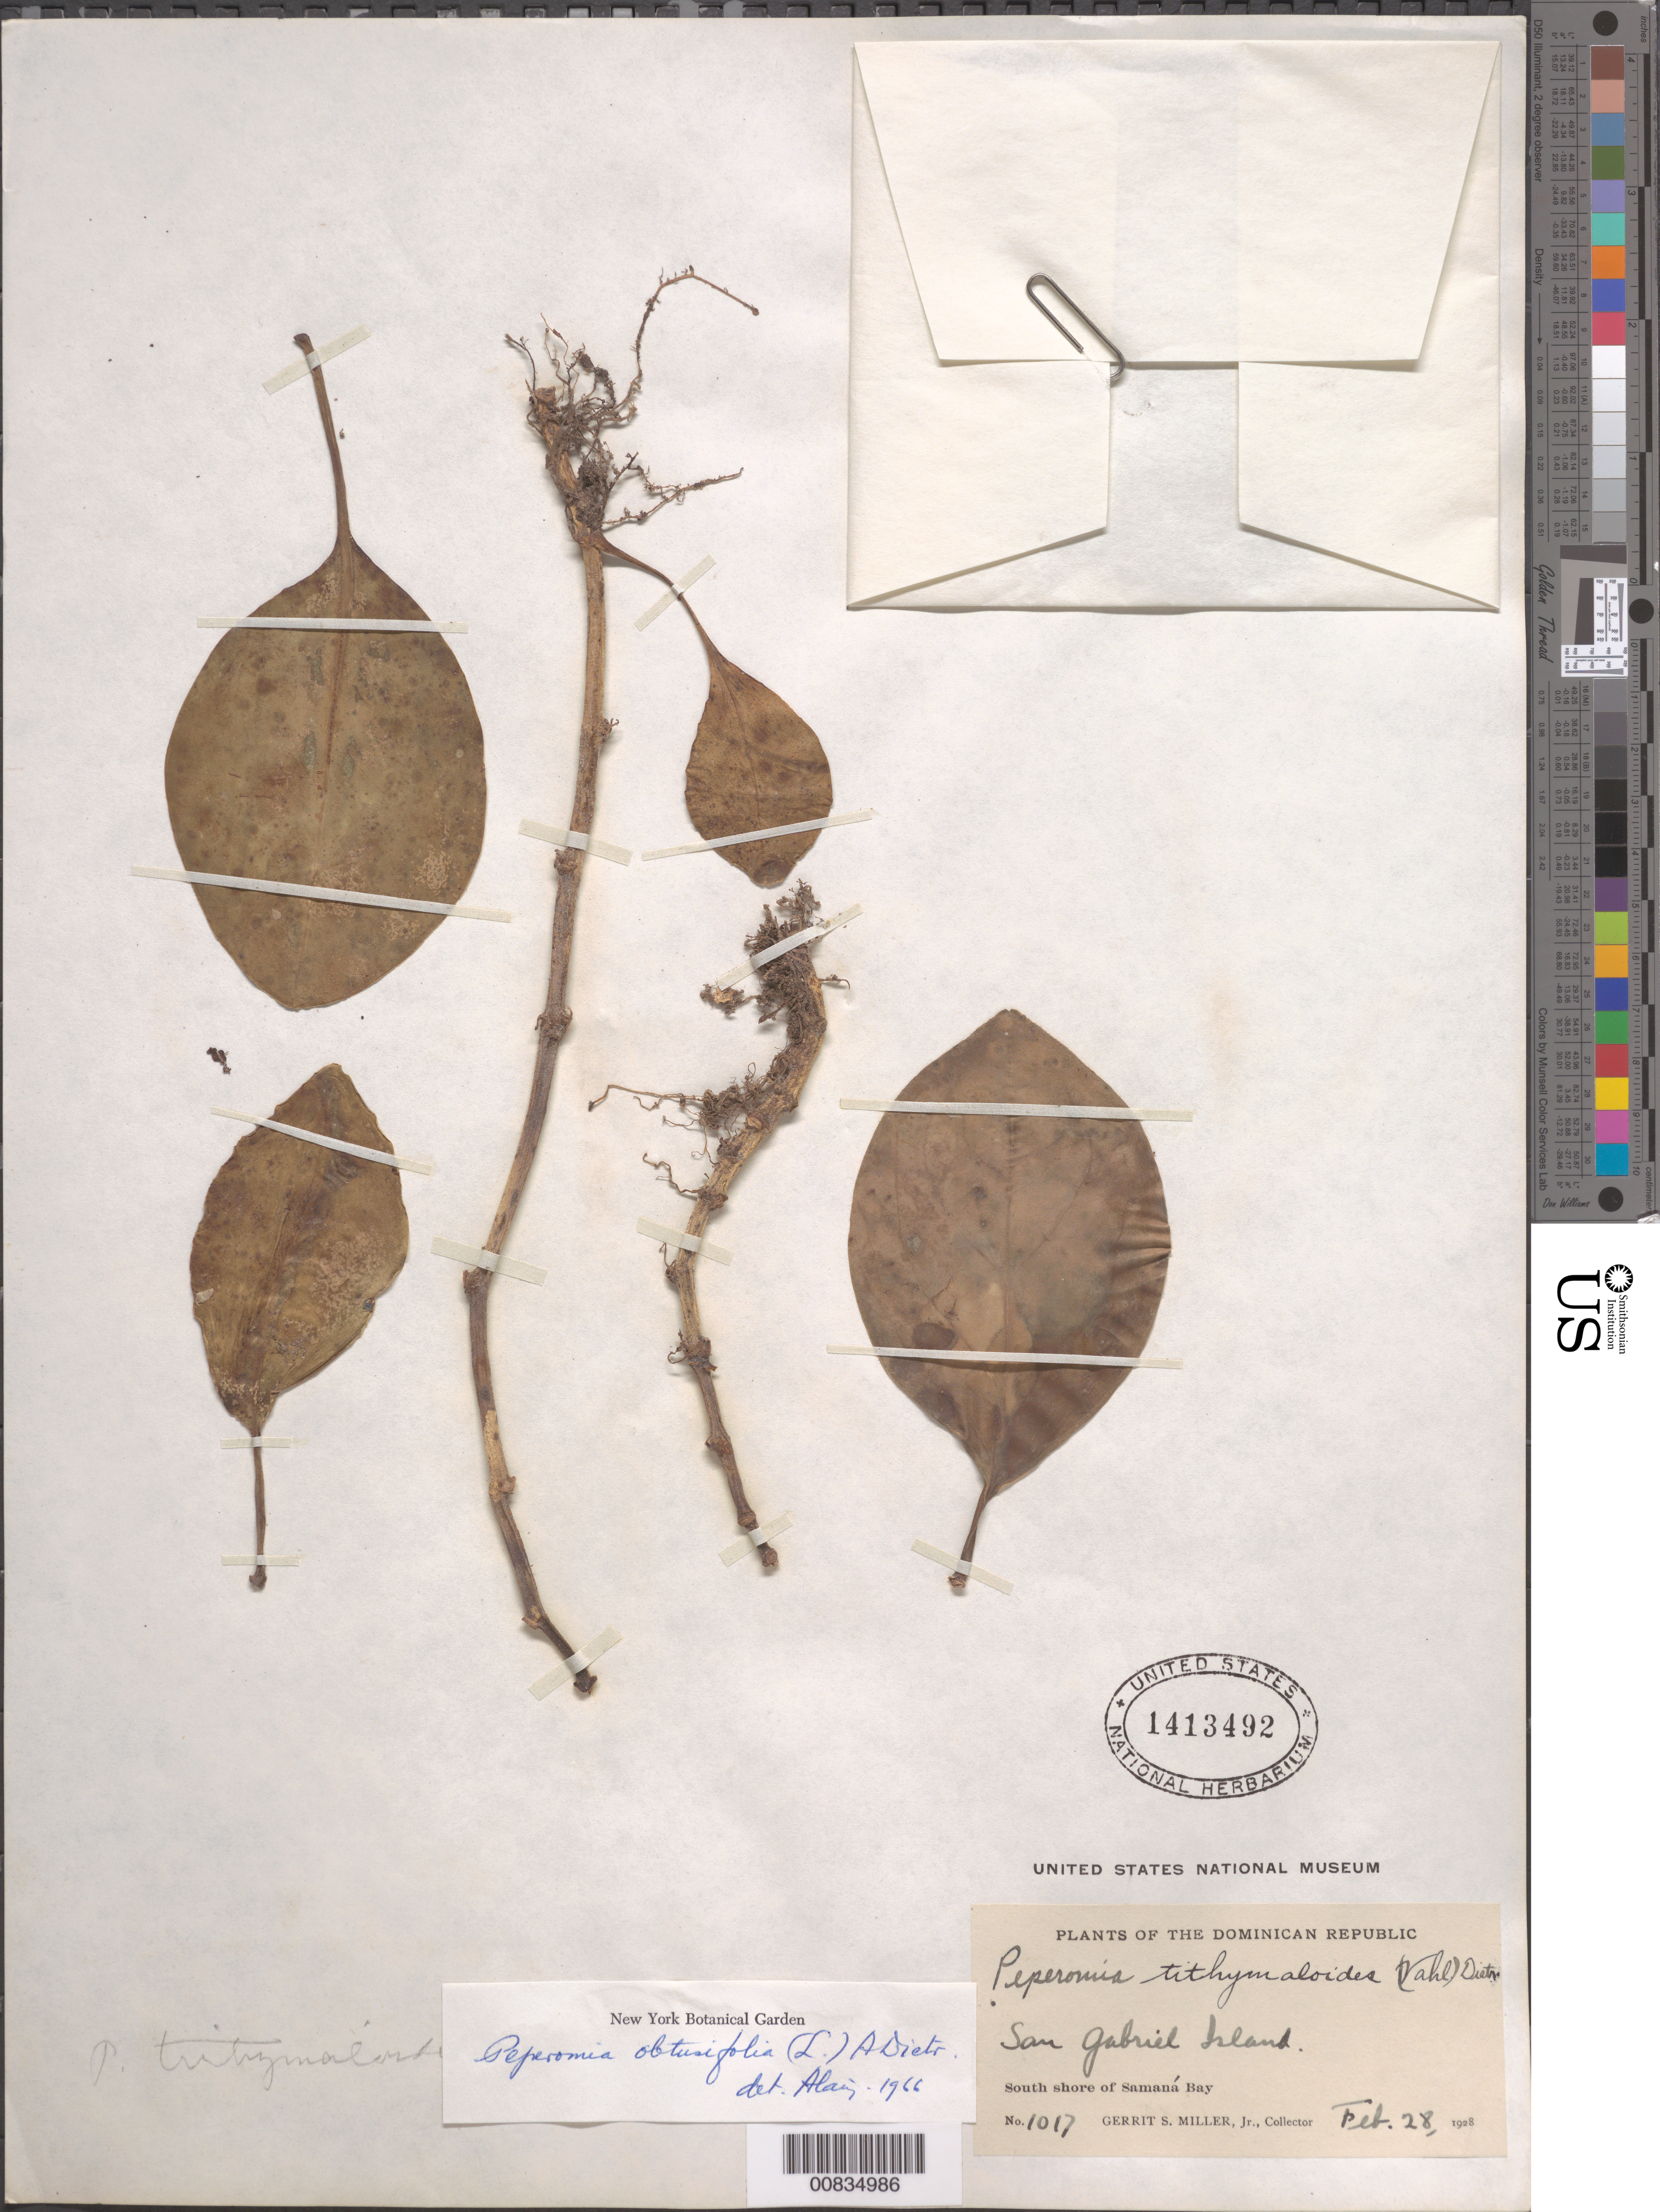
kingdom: Plantae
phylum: Tracheophyta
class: Magnoliopsida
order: Piperales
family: Piperaceae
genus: Peperomia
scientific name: Peperomia obtusifolia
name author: (L.) A. Dietr.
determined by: Liogier, Alain H.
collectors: G. S. Miller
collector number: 1017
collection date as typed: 28 Feb 1928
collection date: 1928-02-28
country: Dominican Republic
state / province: Samana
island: Isla San Gabriel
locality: South shore of Samaná Bay.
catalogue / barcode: US 1413492